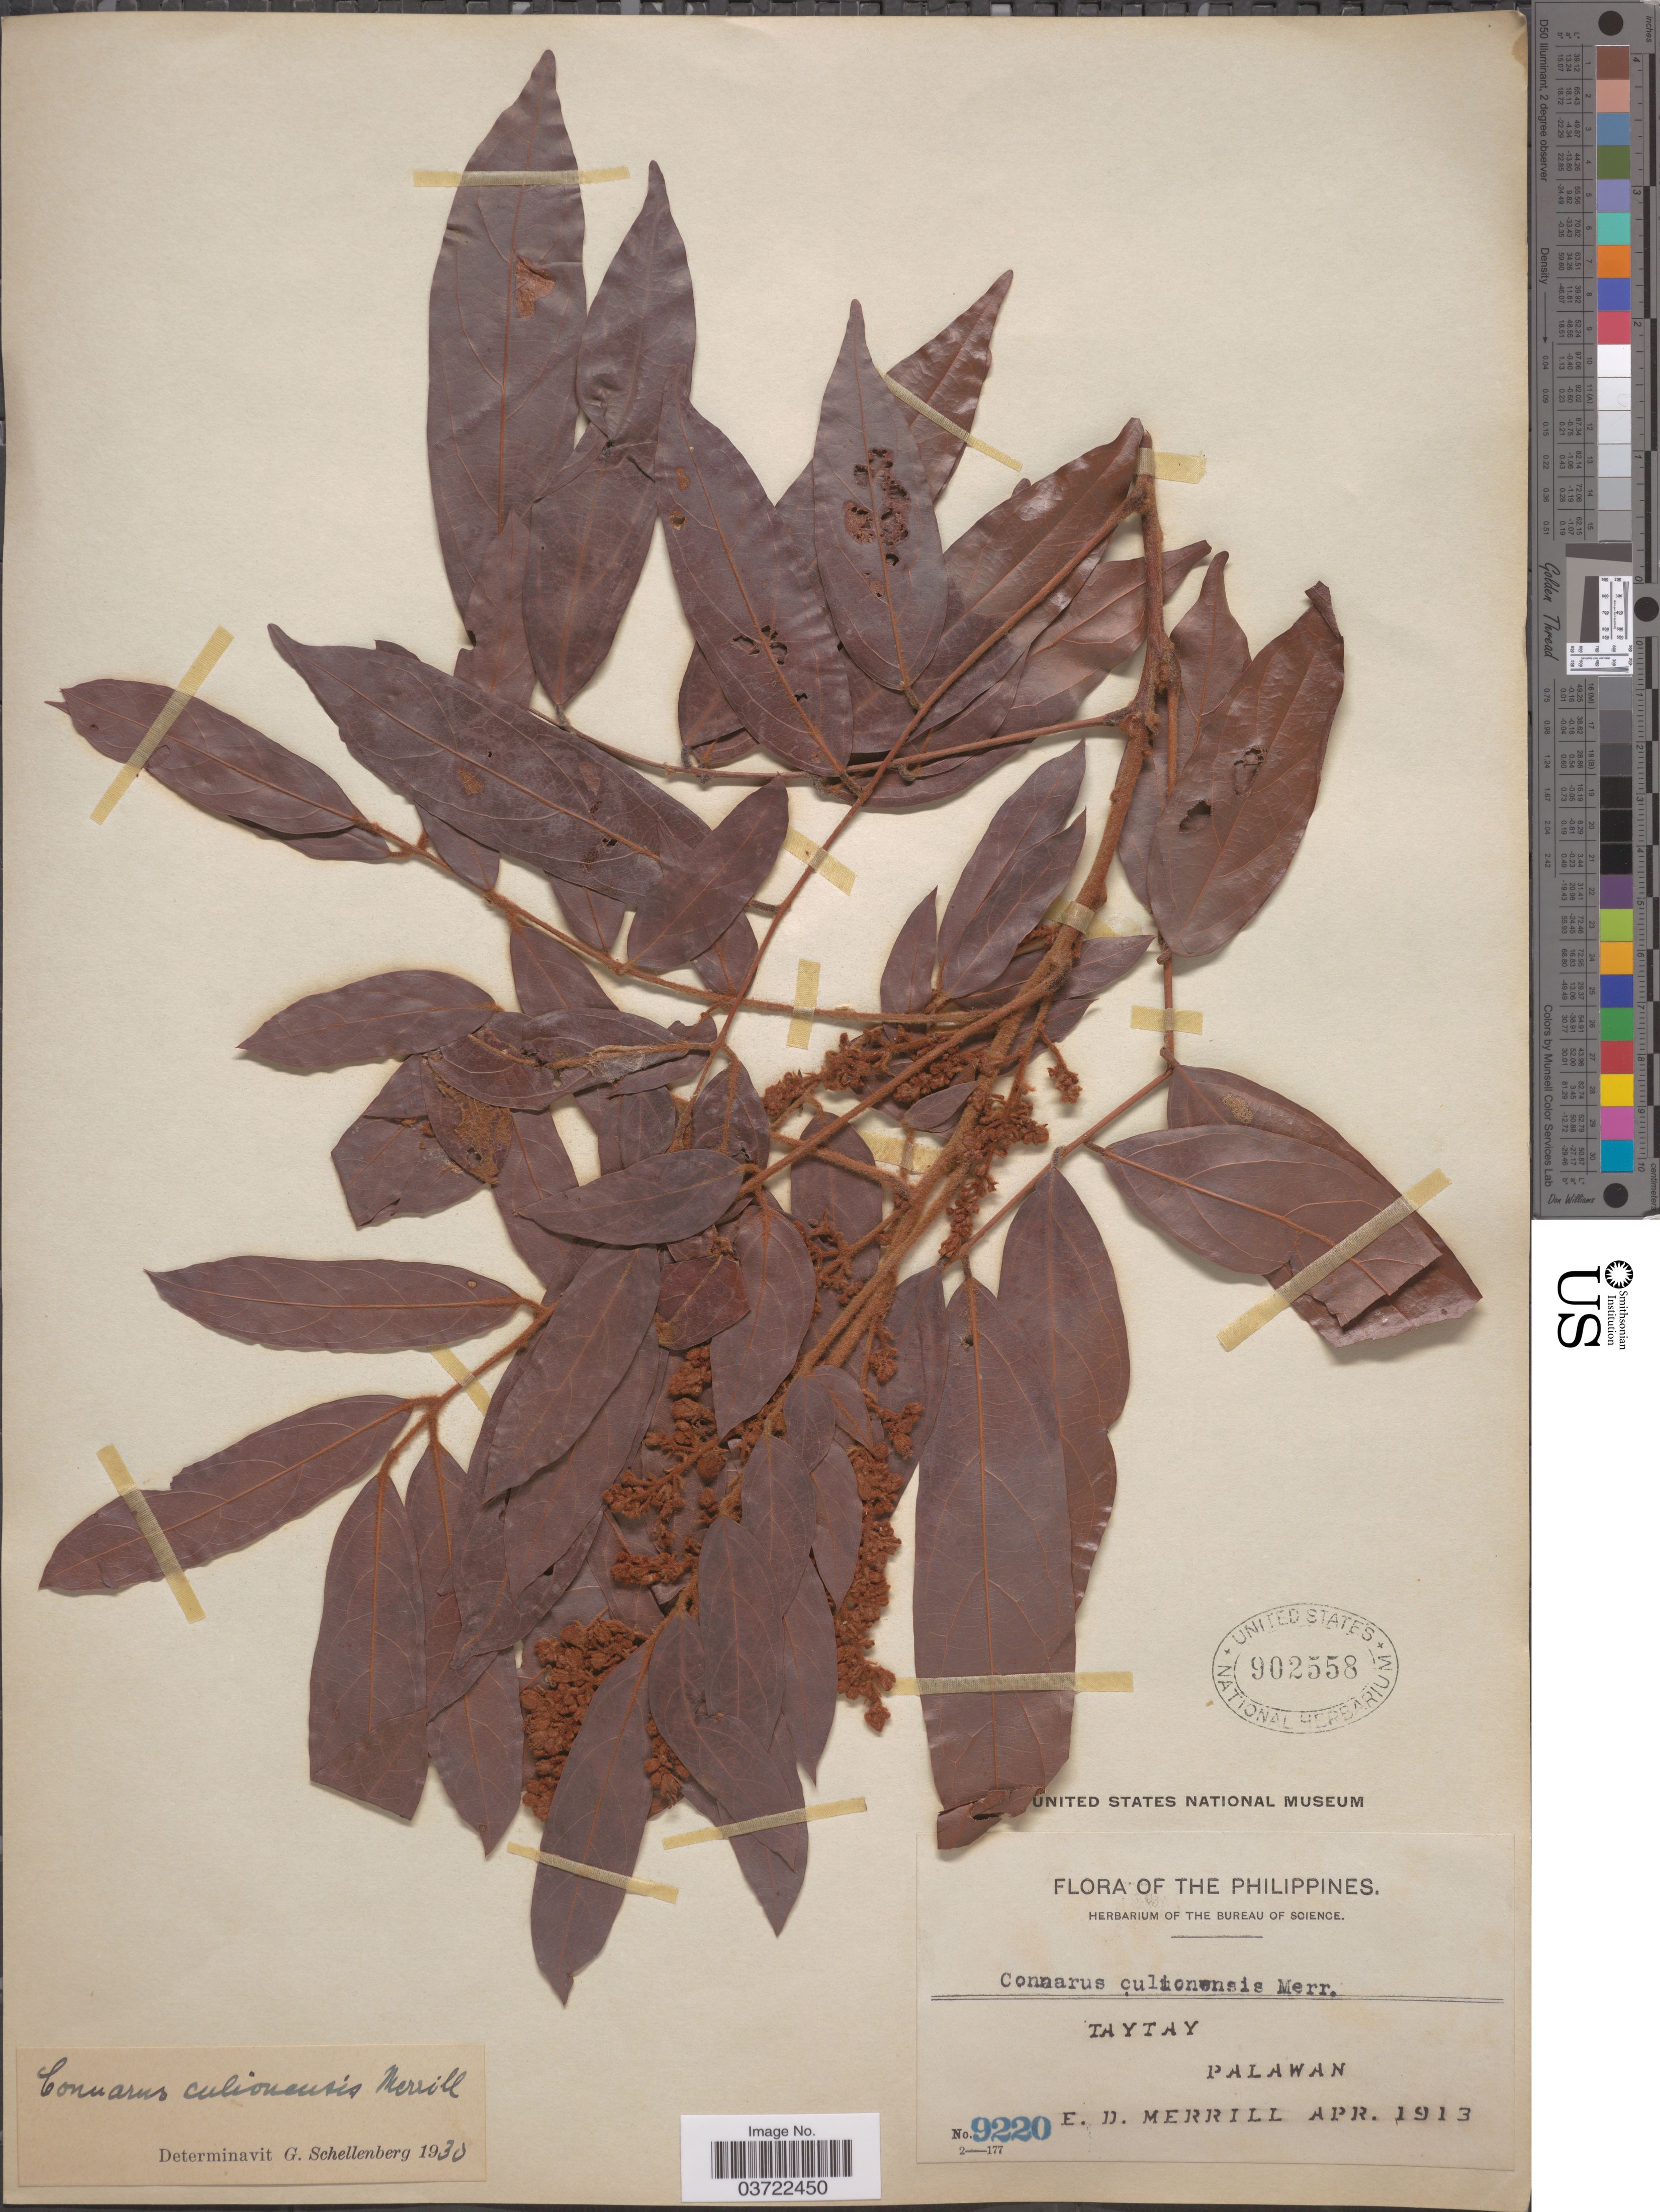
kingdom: Plantae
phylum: Tracheophyta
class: Magnoliopsida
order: Oxalidales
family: Connaraceae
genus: Connarus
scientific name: Connarus culionensis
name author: Merr.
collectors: E. D. Merrill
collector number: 9220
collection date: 1913-04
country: Philippines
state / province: Mimaropa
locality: Taytay, Palawan.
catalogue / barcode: US 902558